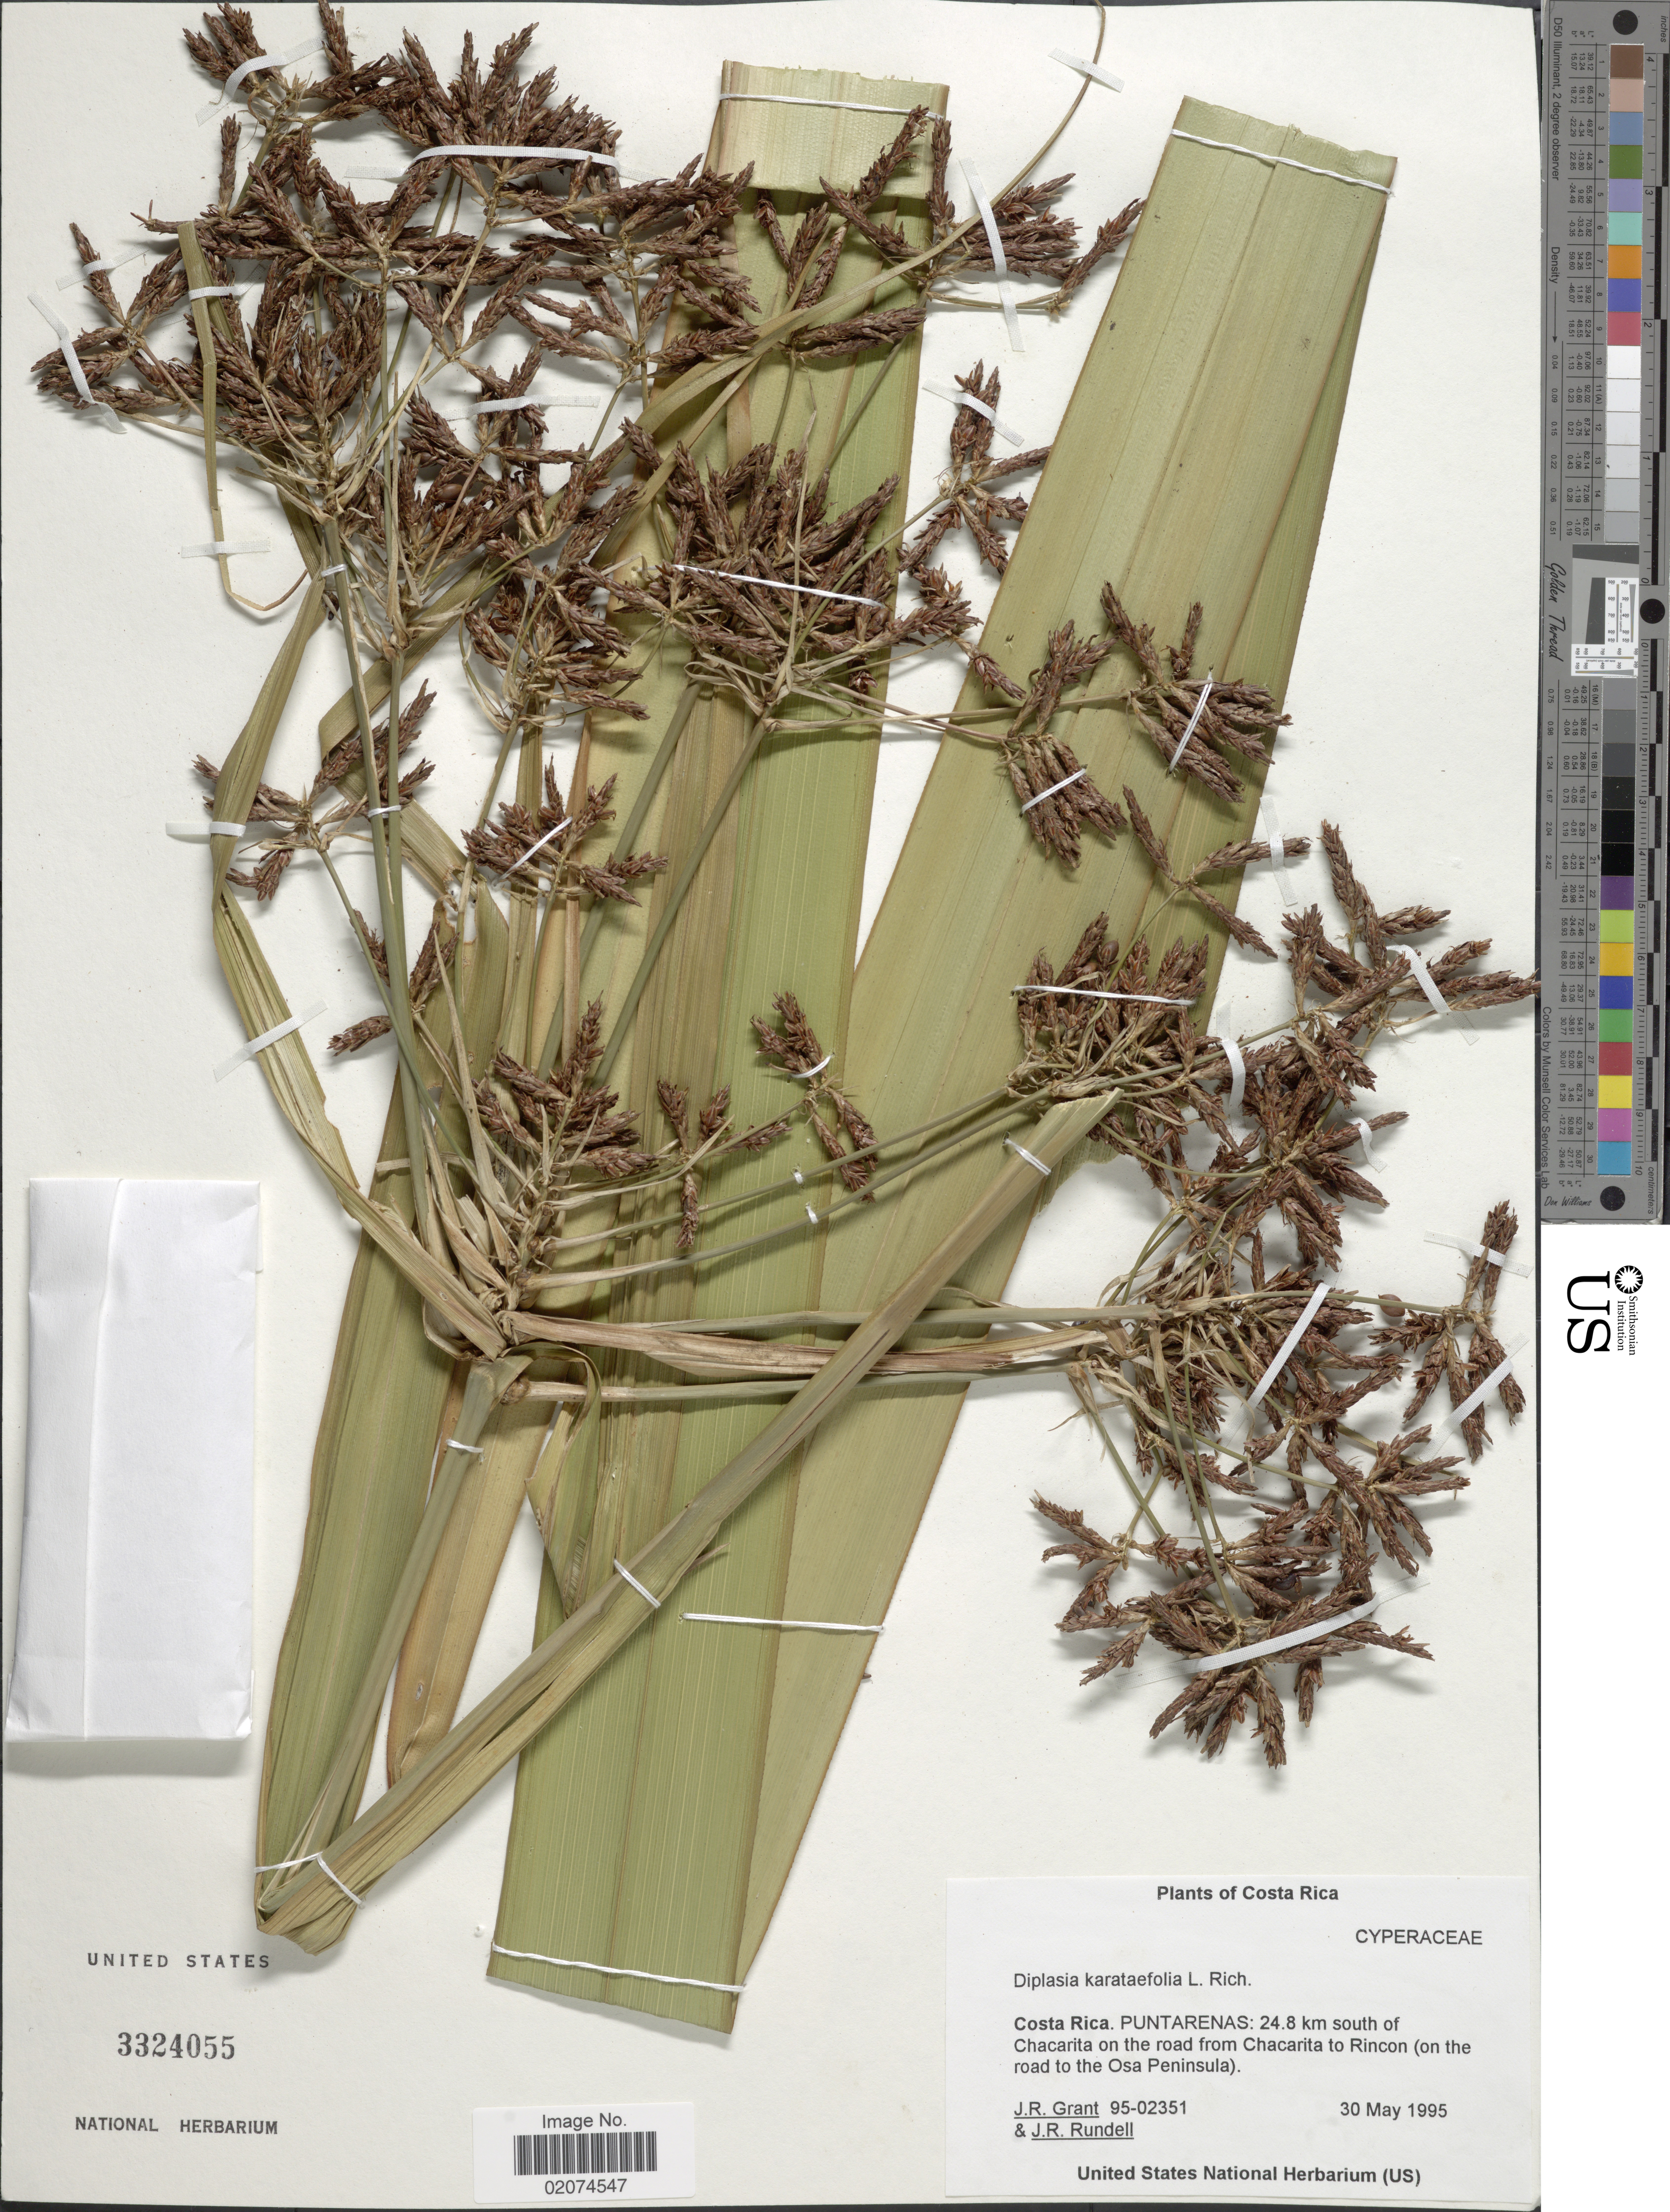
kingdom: Plantae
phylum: Tracheophyta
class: Liliopsida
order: Poales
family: Cyperaceae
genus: Diplasia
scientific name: Diplasia karatifolia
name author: Rich.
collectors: J. Grant & J. R. Rundell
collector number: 95-02351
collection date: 1995-05-30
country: Costa Rica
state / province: Puntarenas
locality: Costa Rica, Puntarenas: 24.8 km south of Chacarita on the road from Chacarita to Rincon (on the road to the Osa Peninsula.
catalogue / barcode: US 3324055